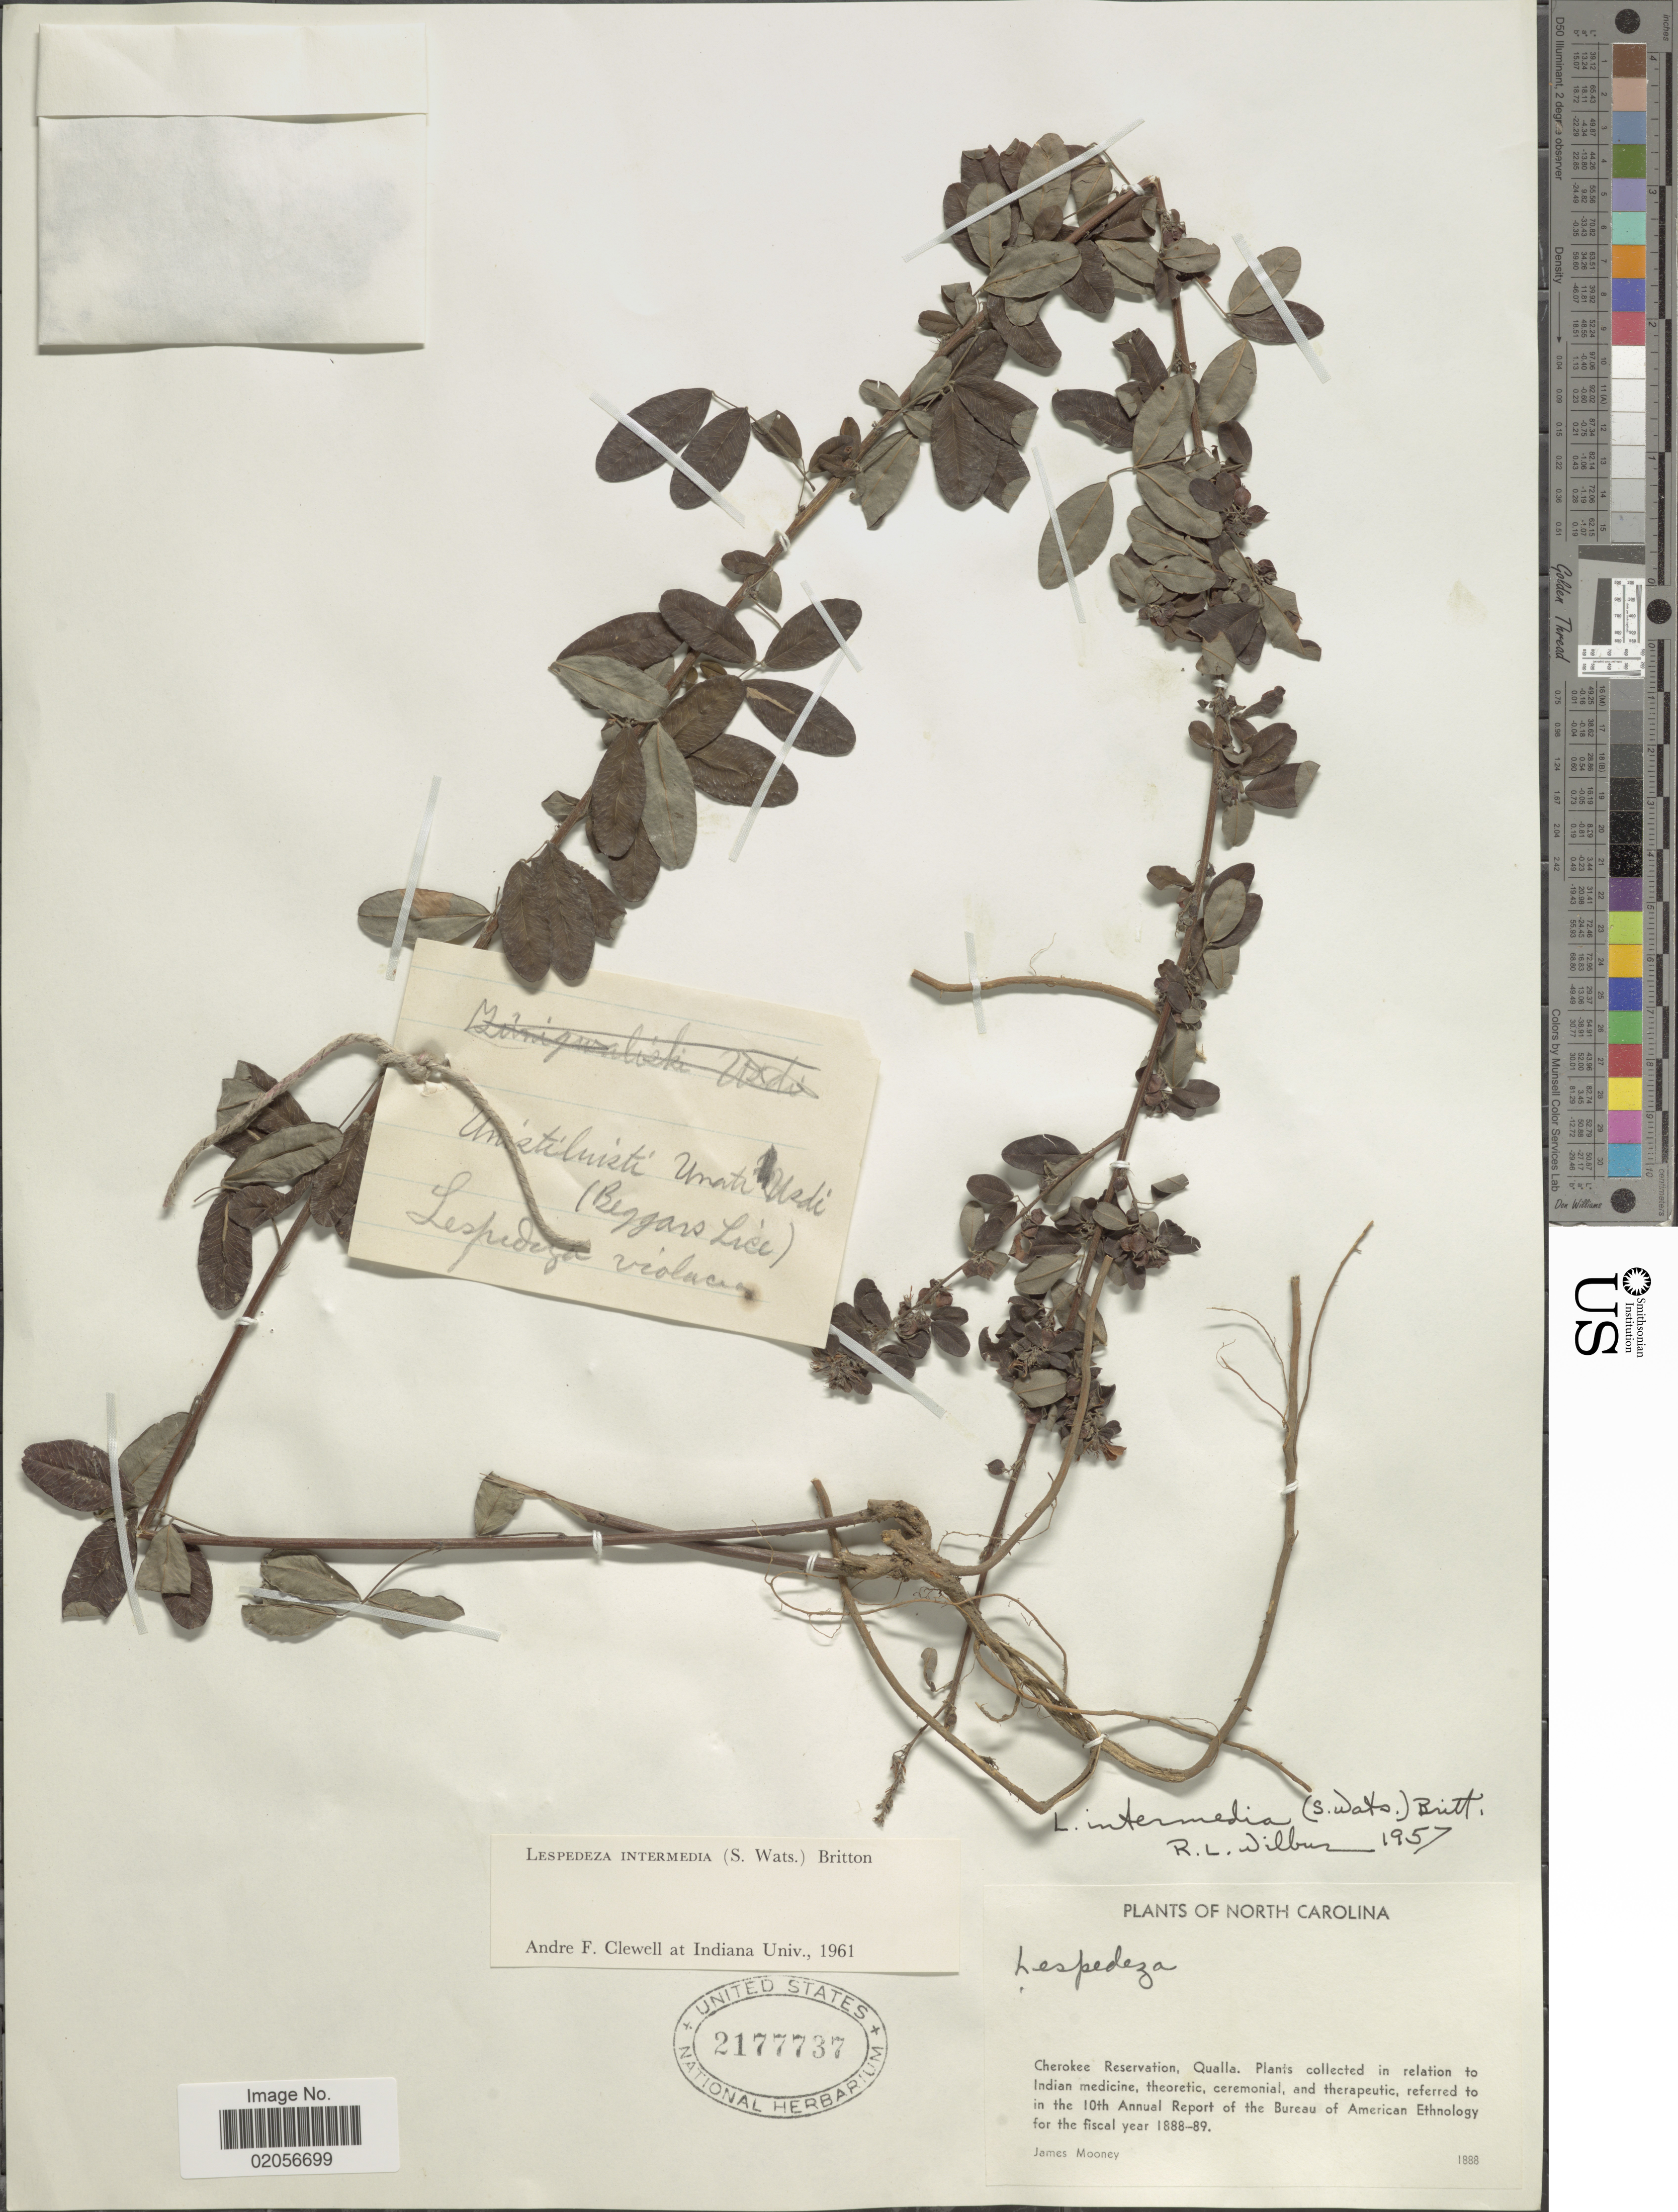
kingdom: Plantae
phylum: Tracheophyta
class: Magnoliopsida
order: Fabales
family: Fabaceae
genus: Lespedeza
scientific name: Lespedeza intermedia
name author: (S. Watson) Britton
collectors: J. Mooney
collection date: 1888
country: United States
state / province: North Carolina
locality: Cherokee Reservation, Qualla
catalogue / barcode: US 2177737